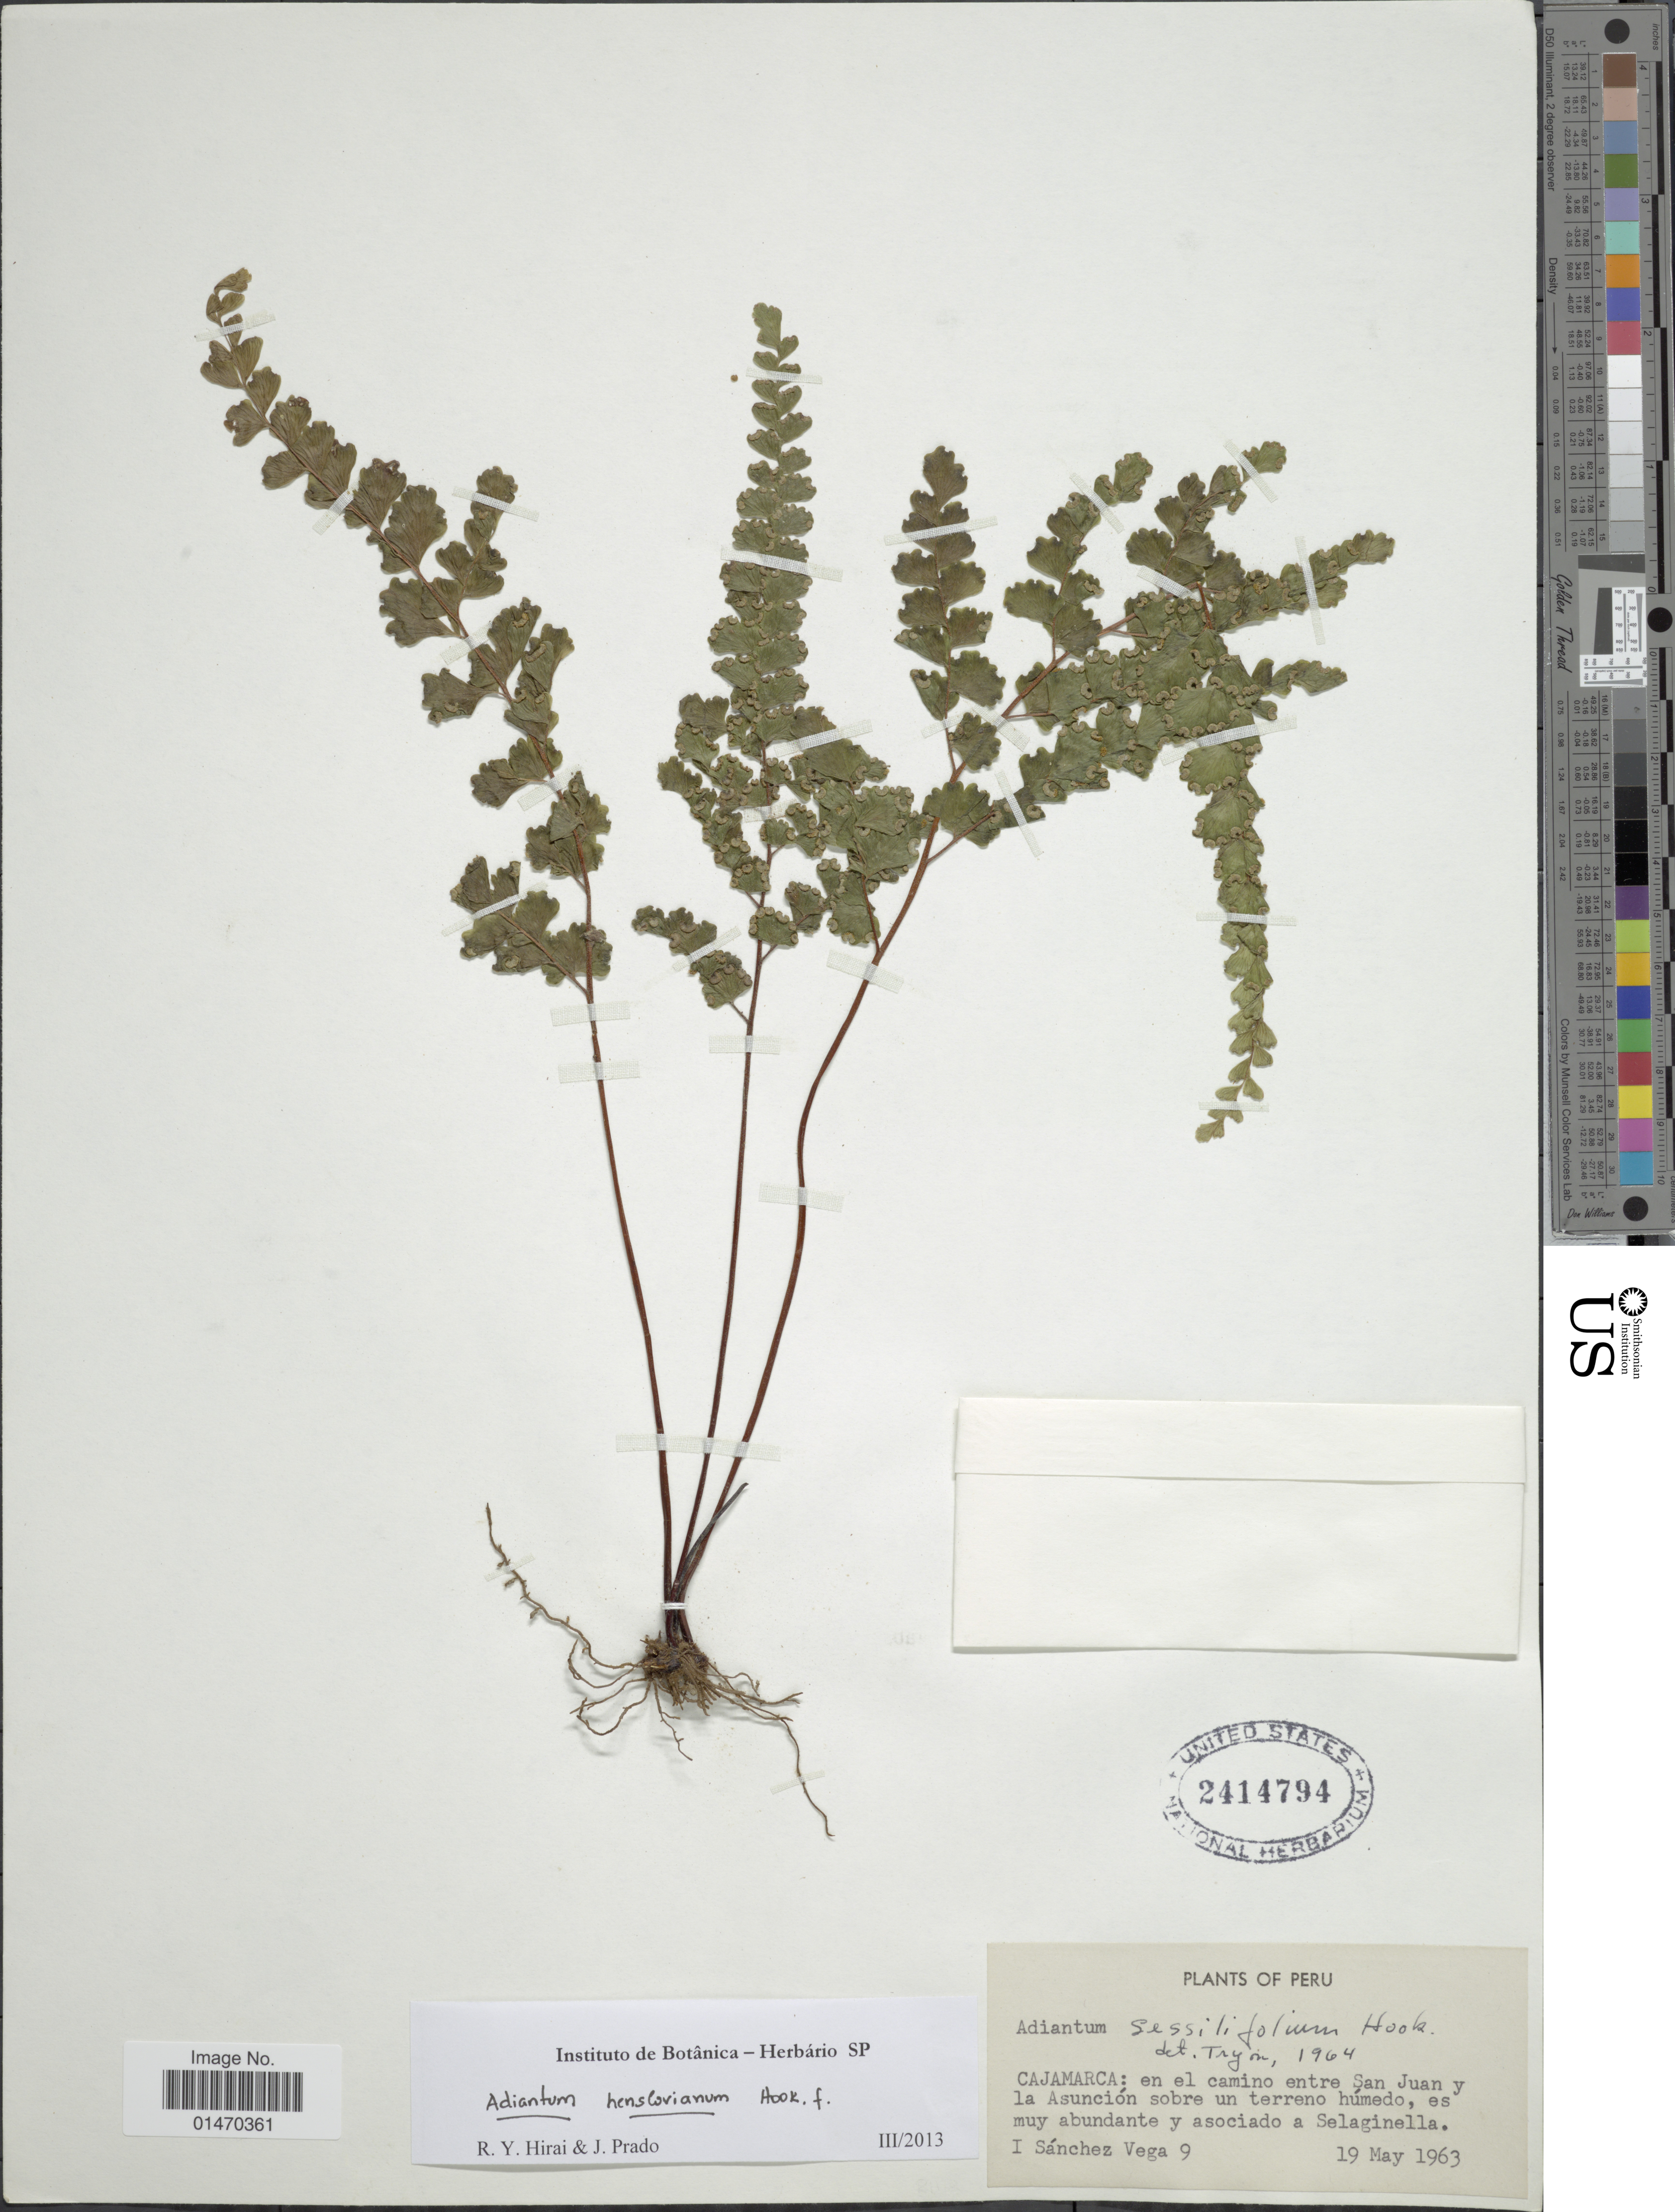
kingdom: Plantae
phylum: Tracheophyta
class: Polypodiopsida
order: Polypodiales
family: Pteridaceae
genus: Adiantum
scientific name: Adiantum henslovianum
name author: Hook. f.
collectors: I. Sánchez Vega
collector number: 9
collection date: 1963-05-19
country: Peru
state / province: Cajamarca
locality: En el camino entre San Juan y la Asunción sobre un terreno húmedo, es muy abundante y asociado a Selaginella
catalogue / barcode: US 2414794